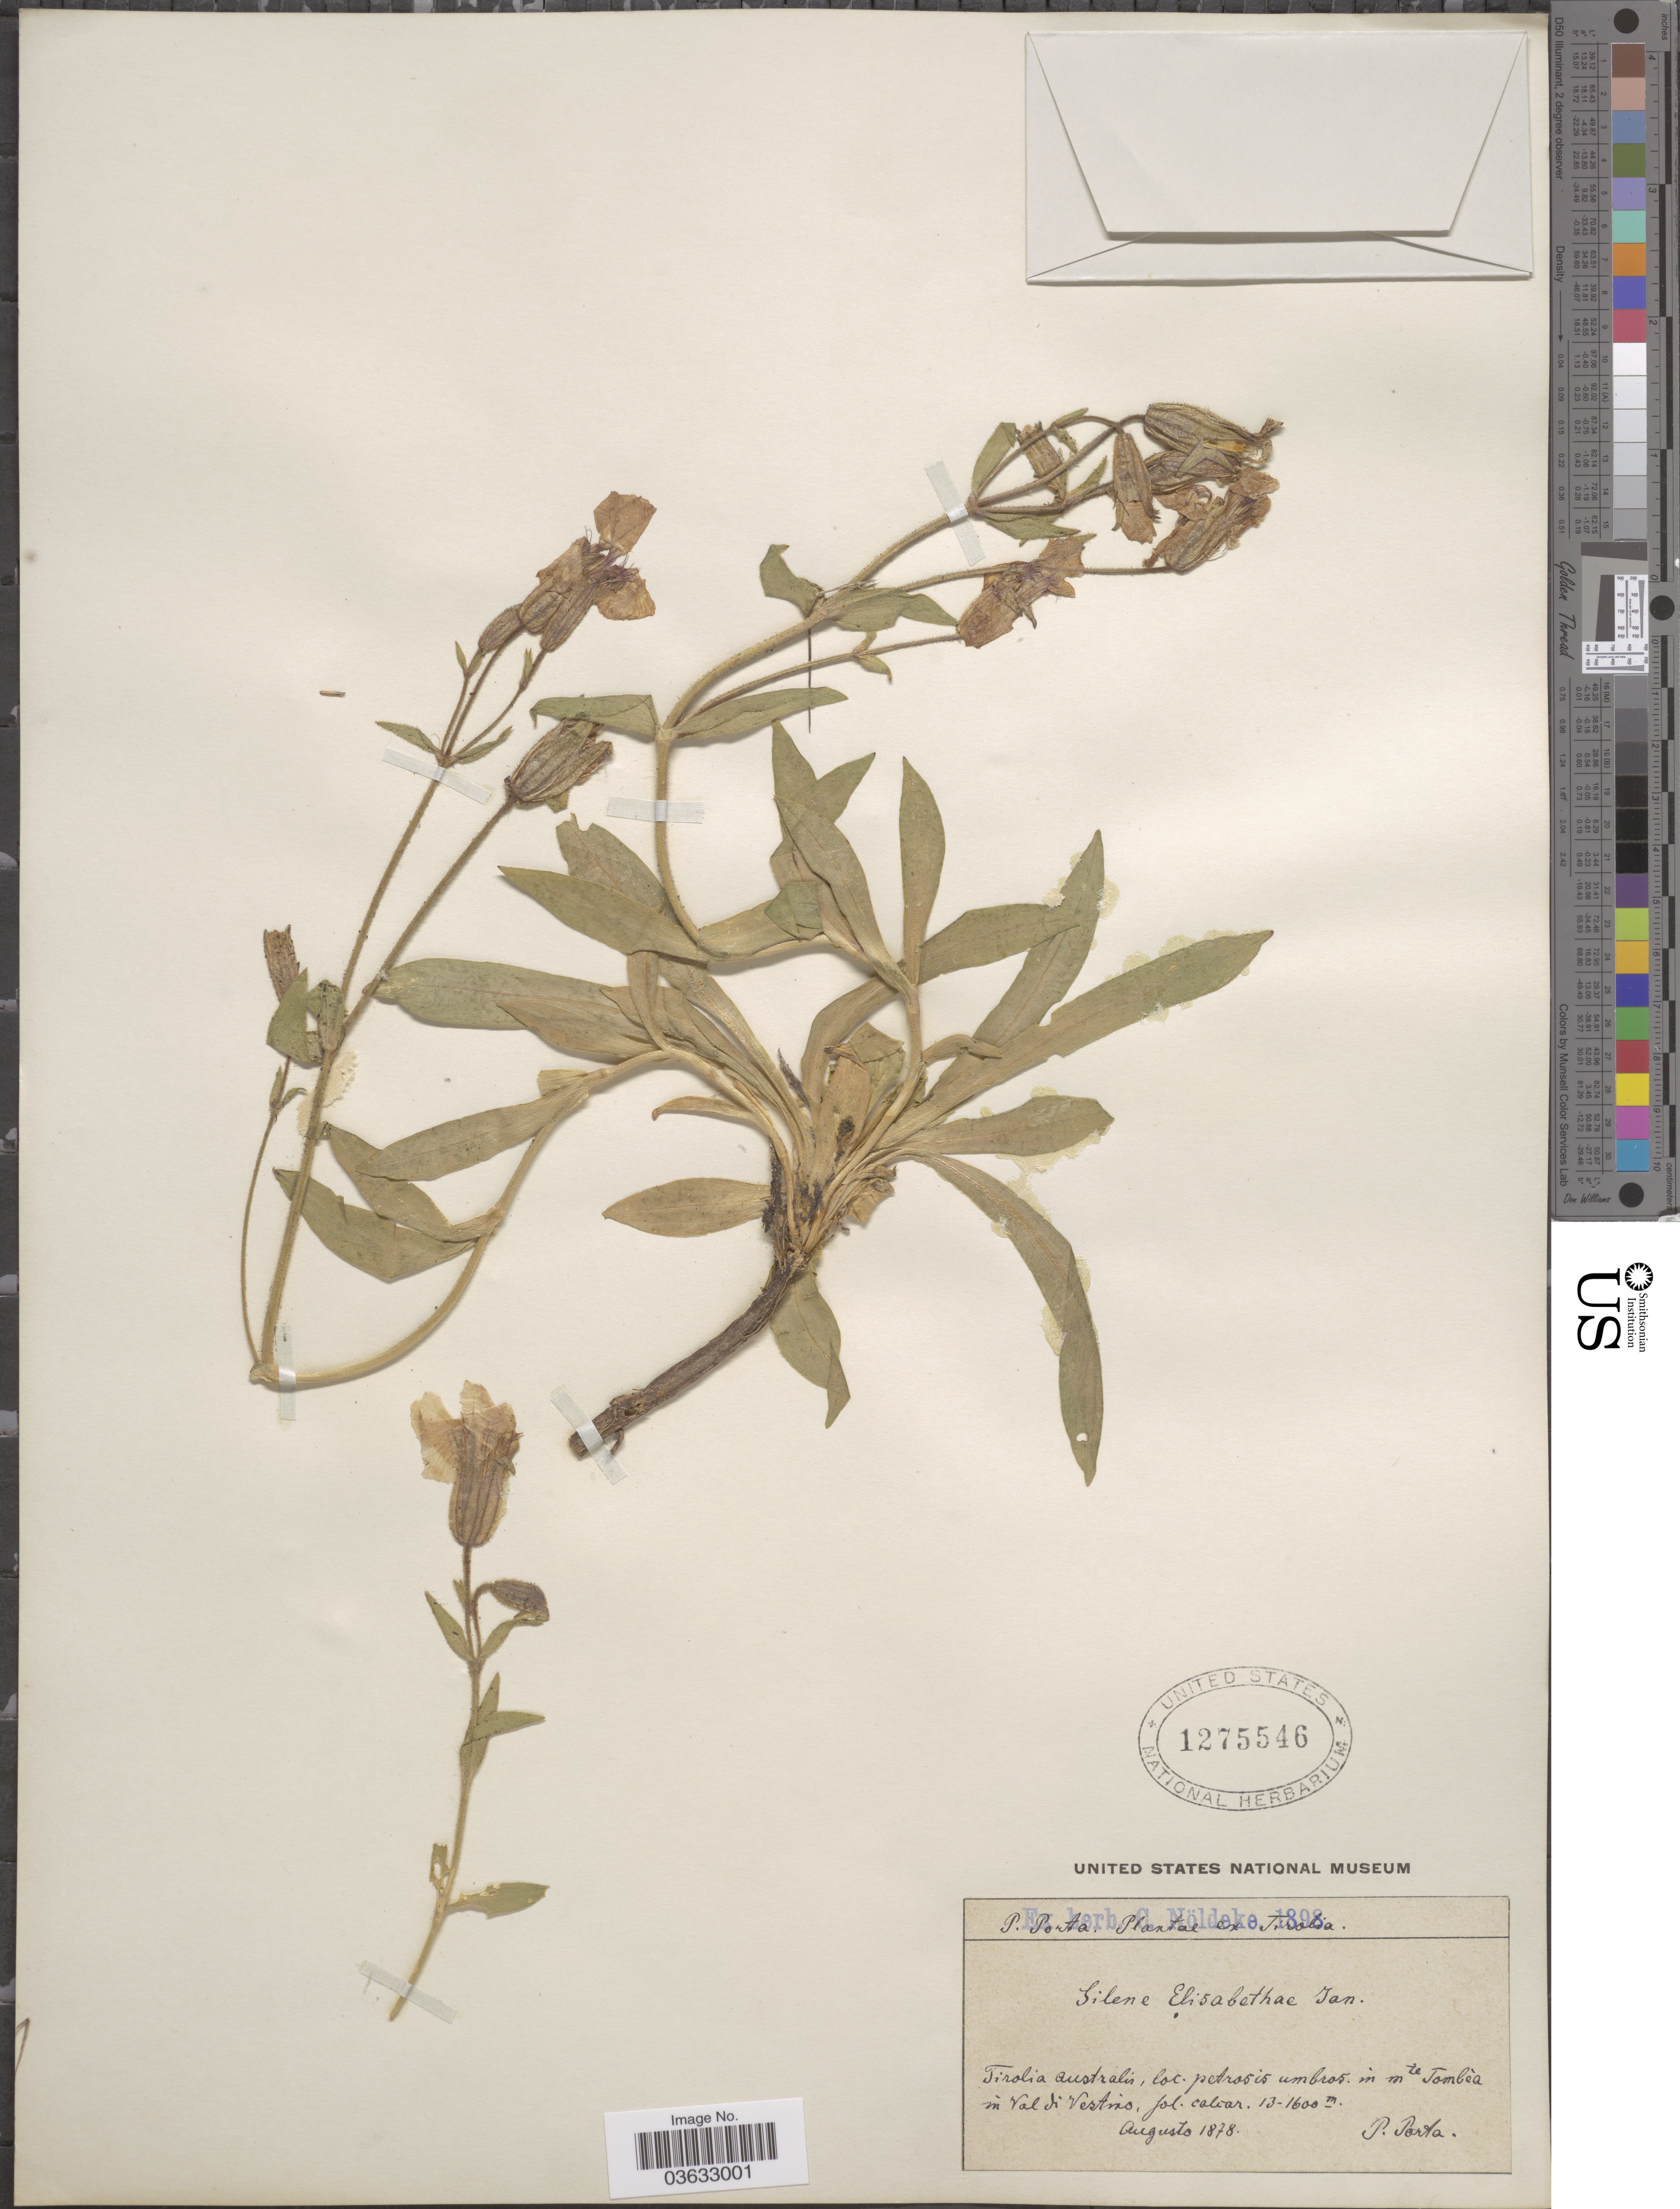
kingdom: Plantae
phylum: Tracheophyta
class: Magnoliopsida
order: Caryophyllales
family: Caryophyllaceae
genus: Silene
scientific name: Silene elisabethae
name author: Jan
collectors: P. Porta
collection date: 1878-08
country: Italy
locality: Tirolia australis, loc. petrosis umbros. in mte Tombèa in Val di Vestino.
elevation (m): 1300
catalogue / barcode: US 1275546